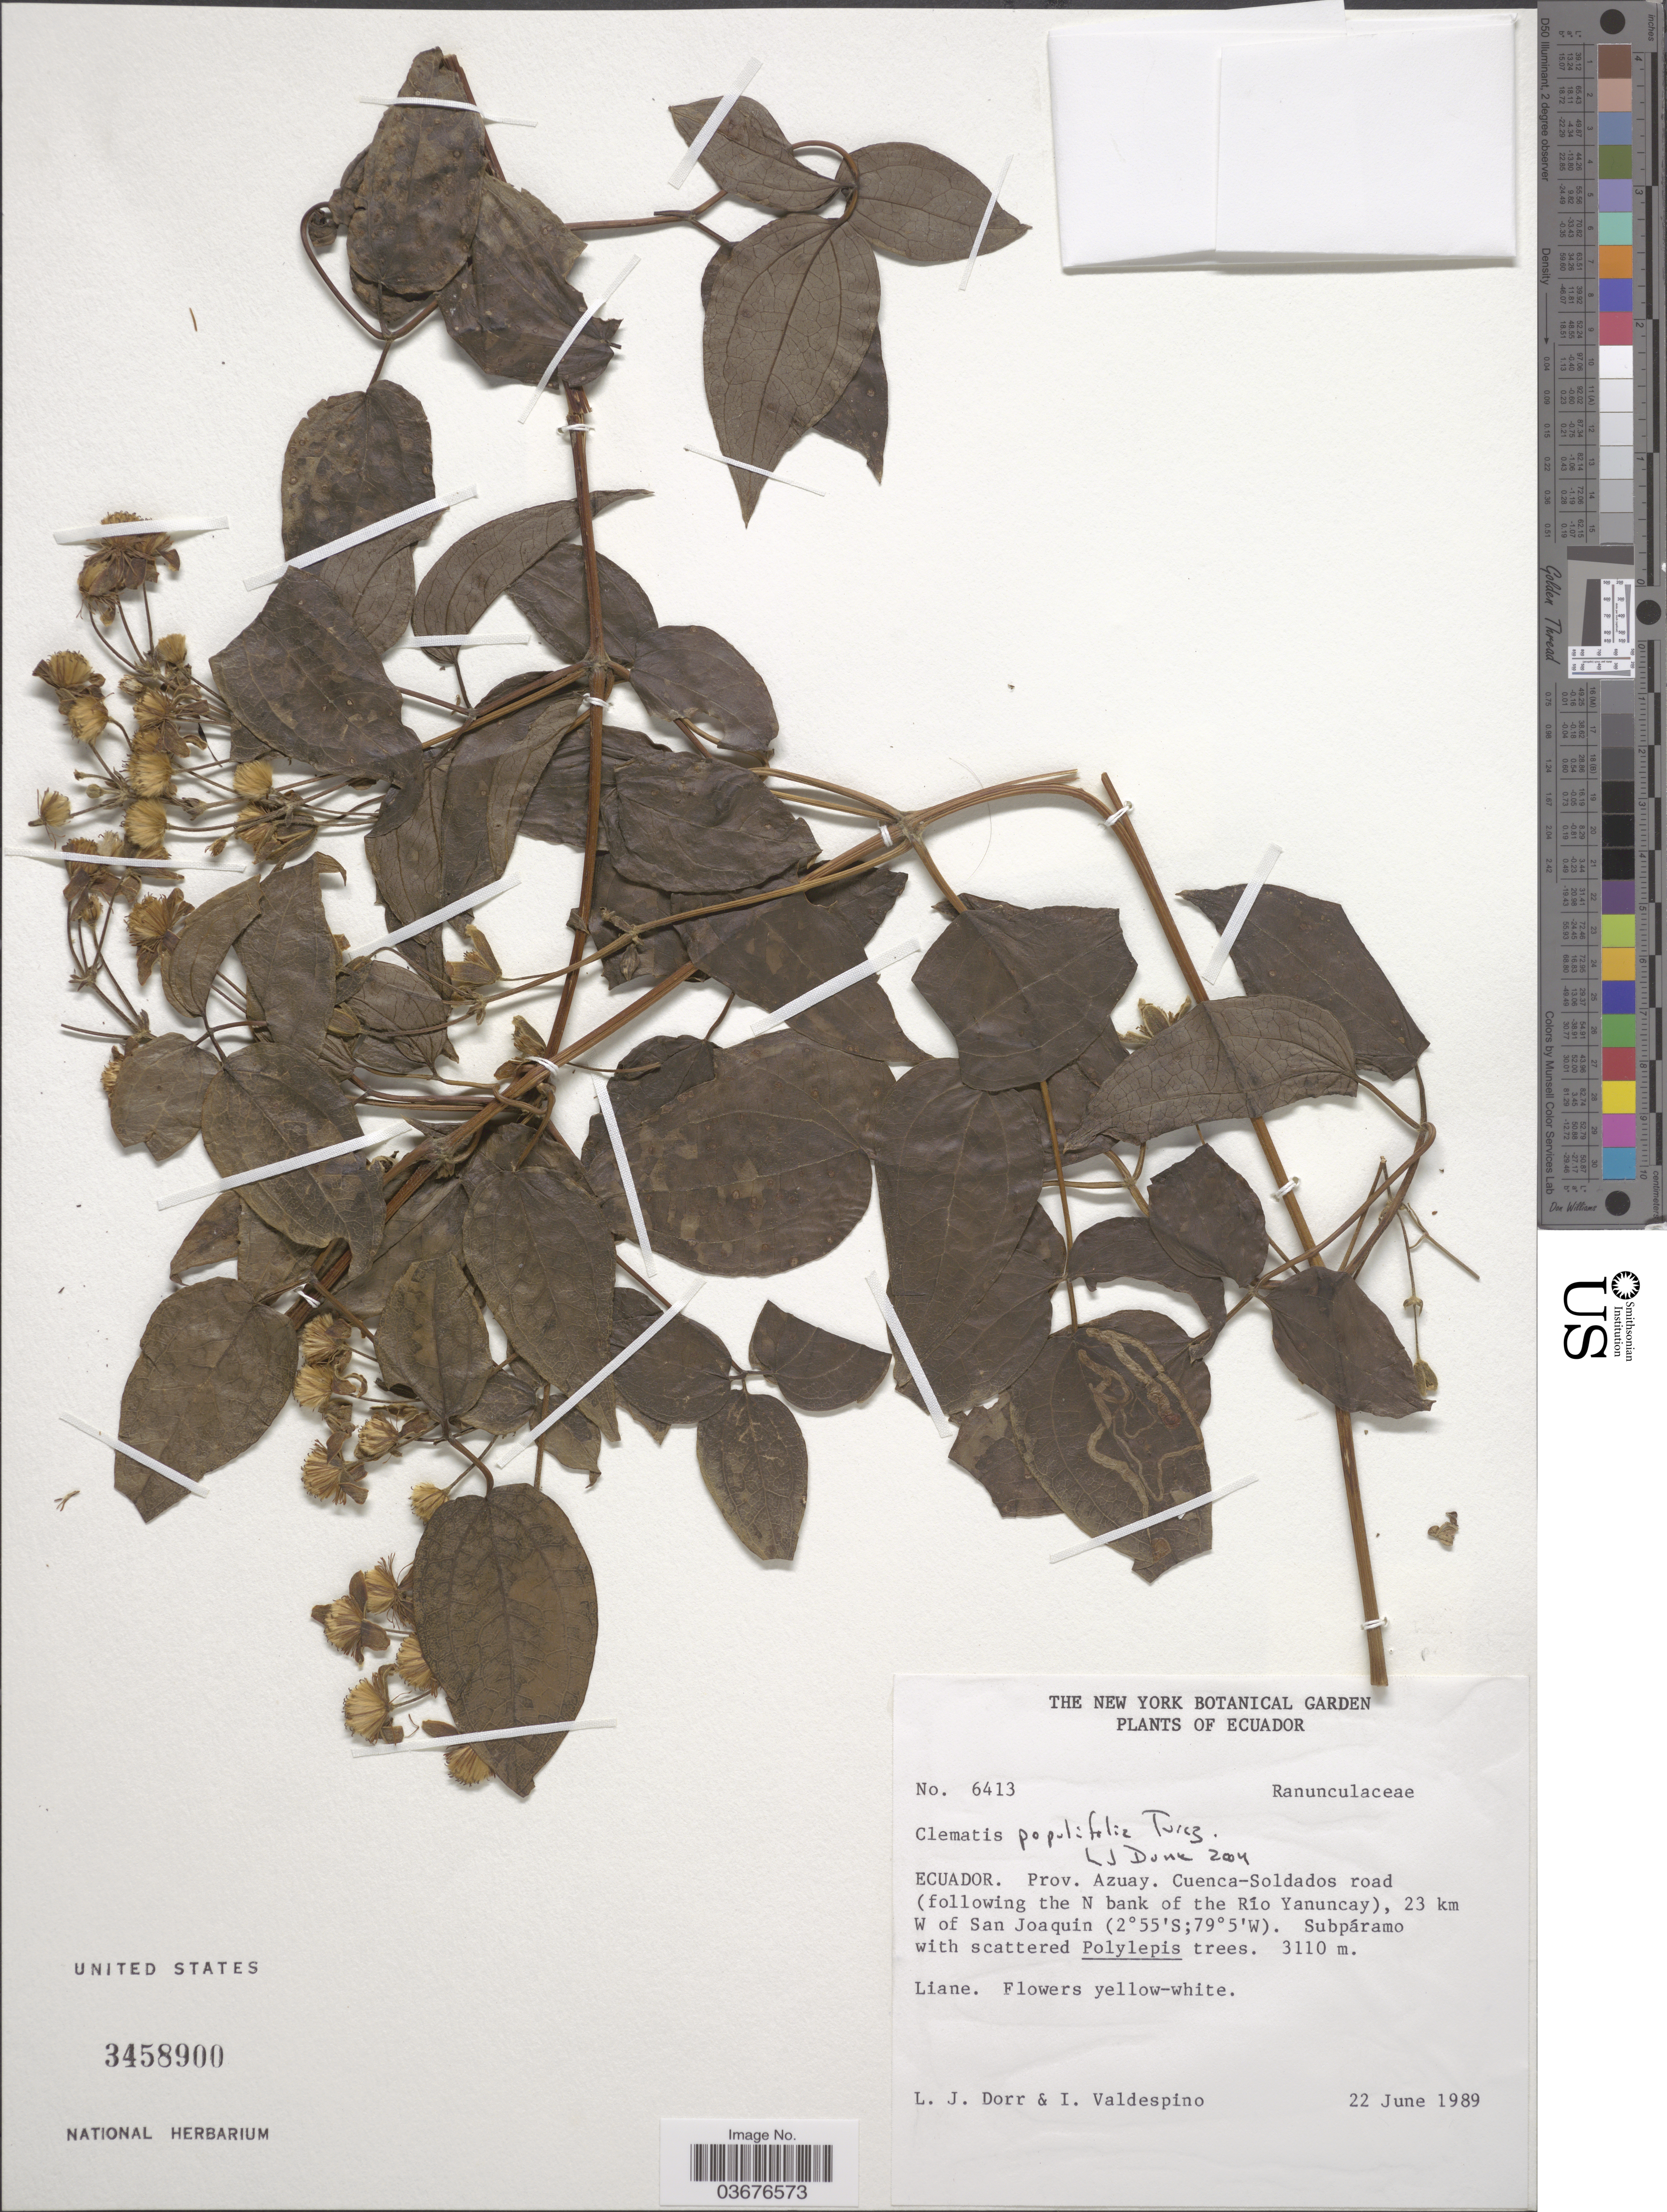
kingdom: Plantae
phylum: Tracheophyta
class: Magnoliopsida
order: Ranunculales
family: Ranunculaceae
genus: Clematis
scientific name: Clematis populifolia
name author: Turcz.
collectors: L. J. Dorr & I. Valdespino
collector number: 6413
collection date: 1989-06-22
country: Ecuador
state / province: Azuay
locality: Cuenca-Soldados road (following the N bank of the Río Yanuncay), 23 km W of San Joaquin.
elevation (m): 3110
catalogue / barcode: US 3458900